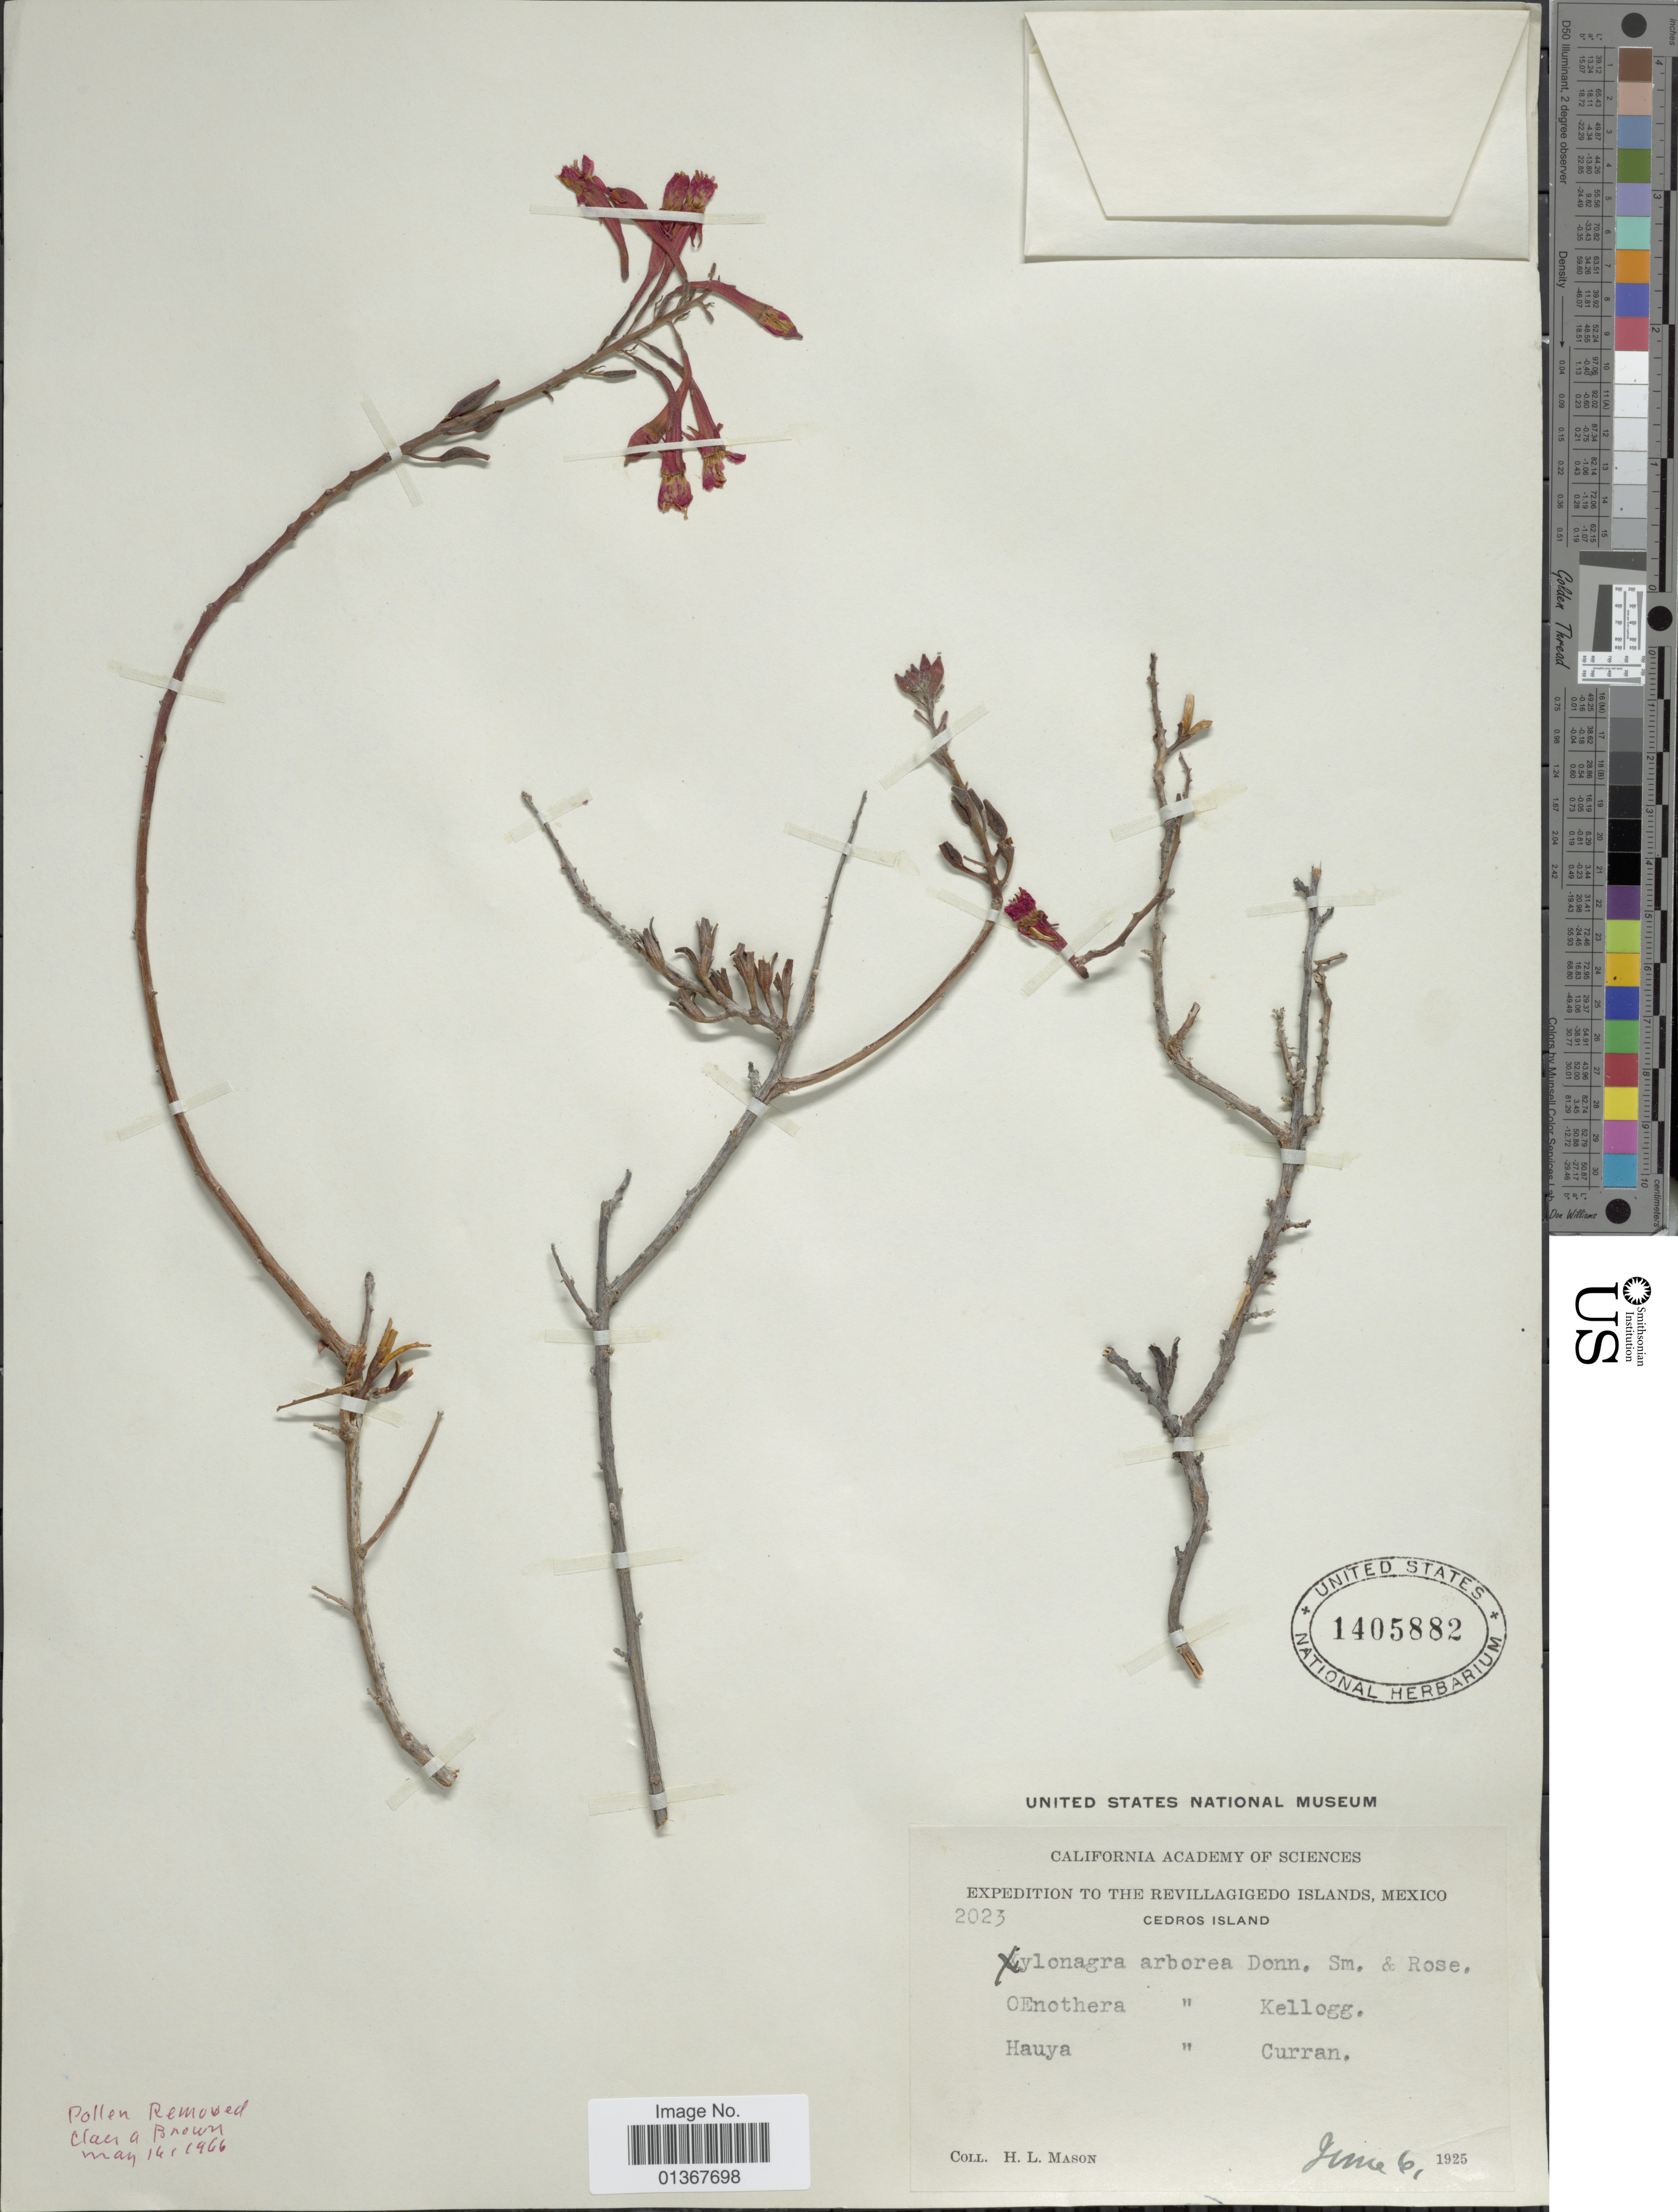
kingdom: Plantae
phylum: Tracheophyta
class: Magnoliopsida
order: Myrtales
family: Onagraceae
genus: Xylonagra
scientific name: Xylonagra arborea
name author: (Kellogg) Donn. Sm. & Rose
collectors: H. L. Mason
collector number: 2023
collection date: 1925-06-06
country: Mexico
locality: Revillagigedo Islands. Cedros Island.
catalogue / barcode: US 1405882